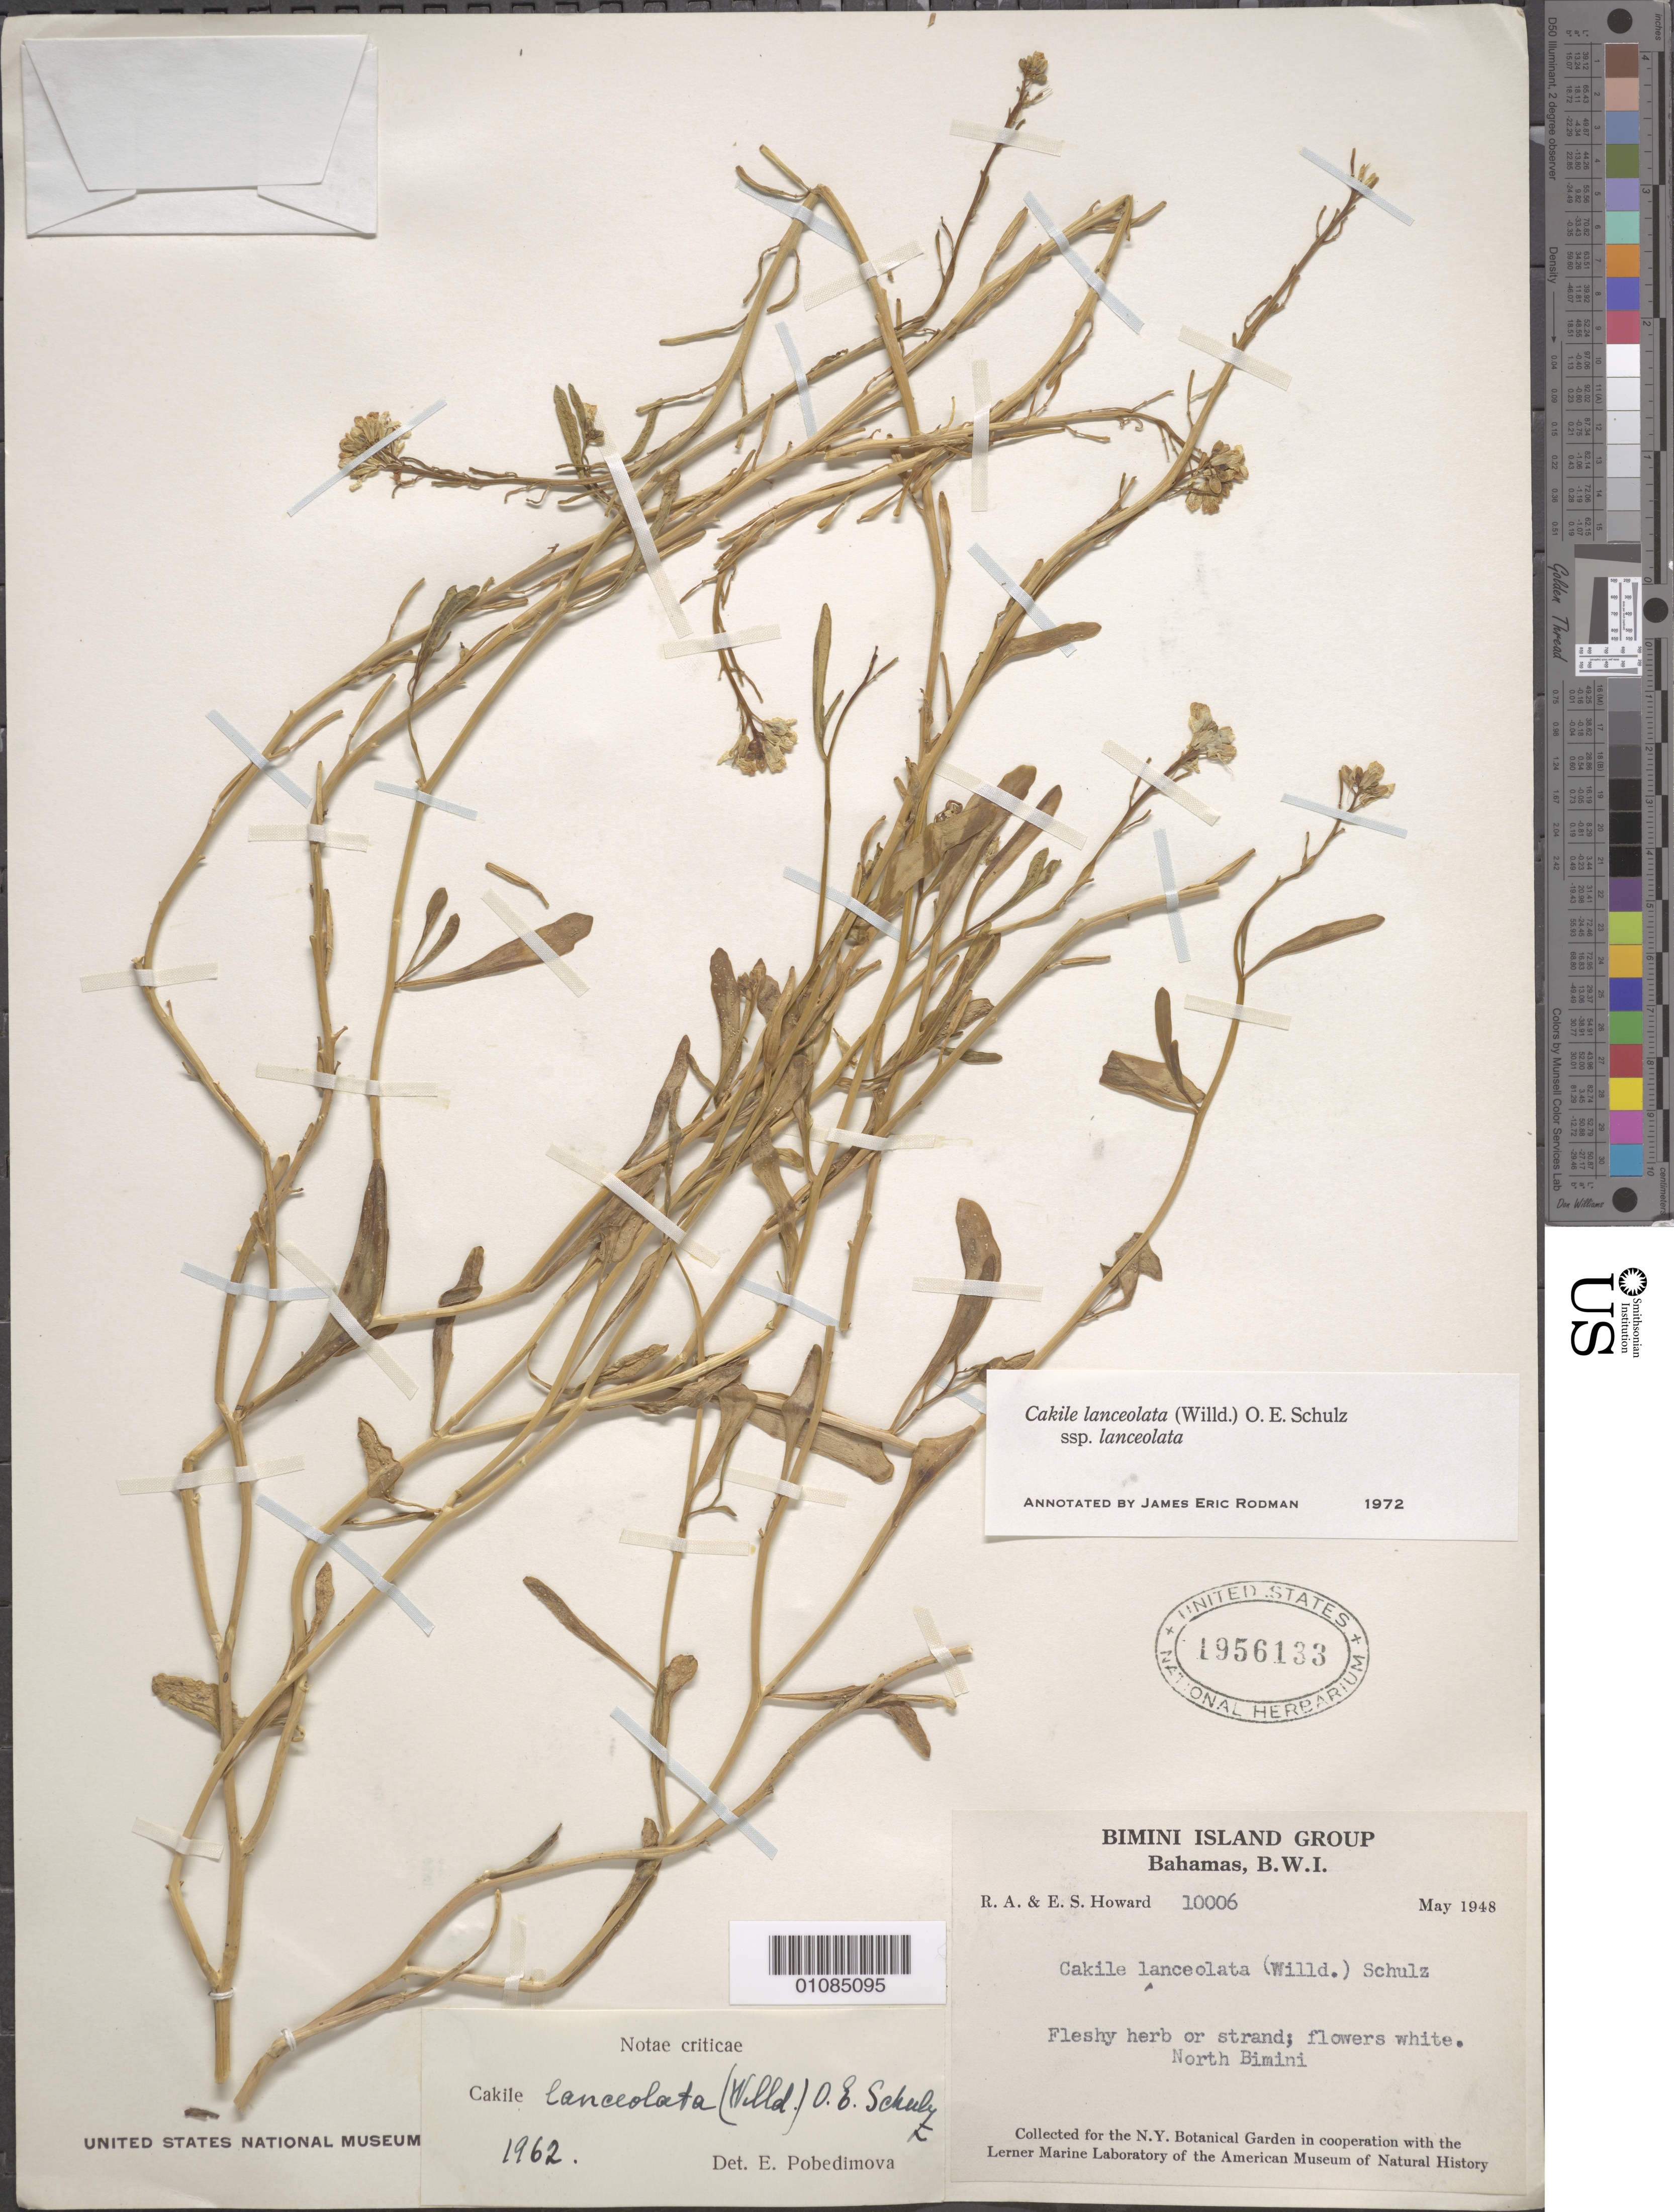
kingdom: Plantae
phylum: Tracheophyta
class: Magnoliopsida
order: Brassicales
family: Brassicaceae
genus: Cakile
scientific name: Cakile lanceolata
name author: (Willd.) O.E. Schulz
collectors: R. A. Howard & E. S. Howard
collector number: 10006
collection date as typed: May 1948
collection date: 1948-05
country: Bahamas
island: North Bimini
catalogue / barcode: US 1956133